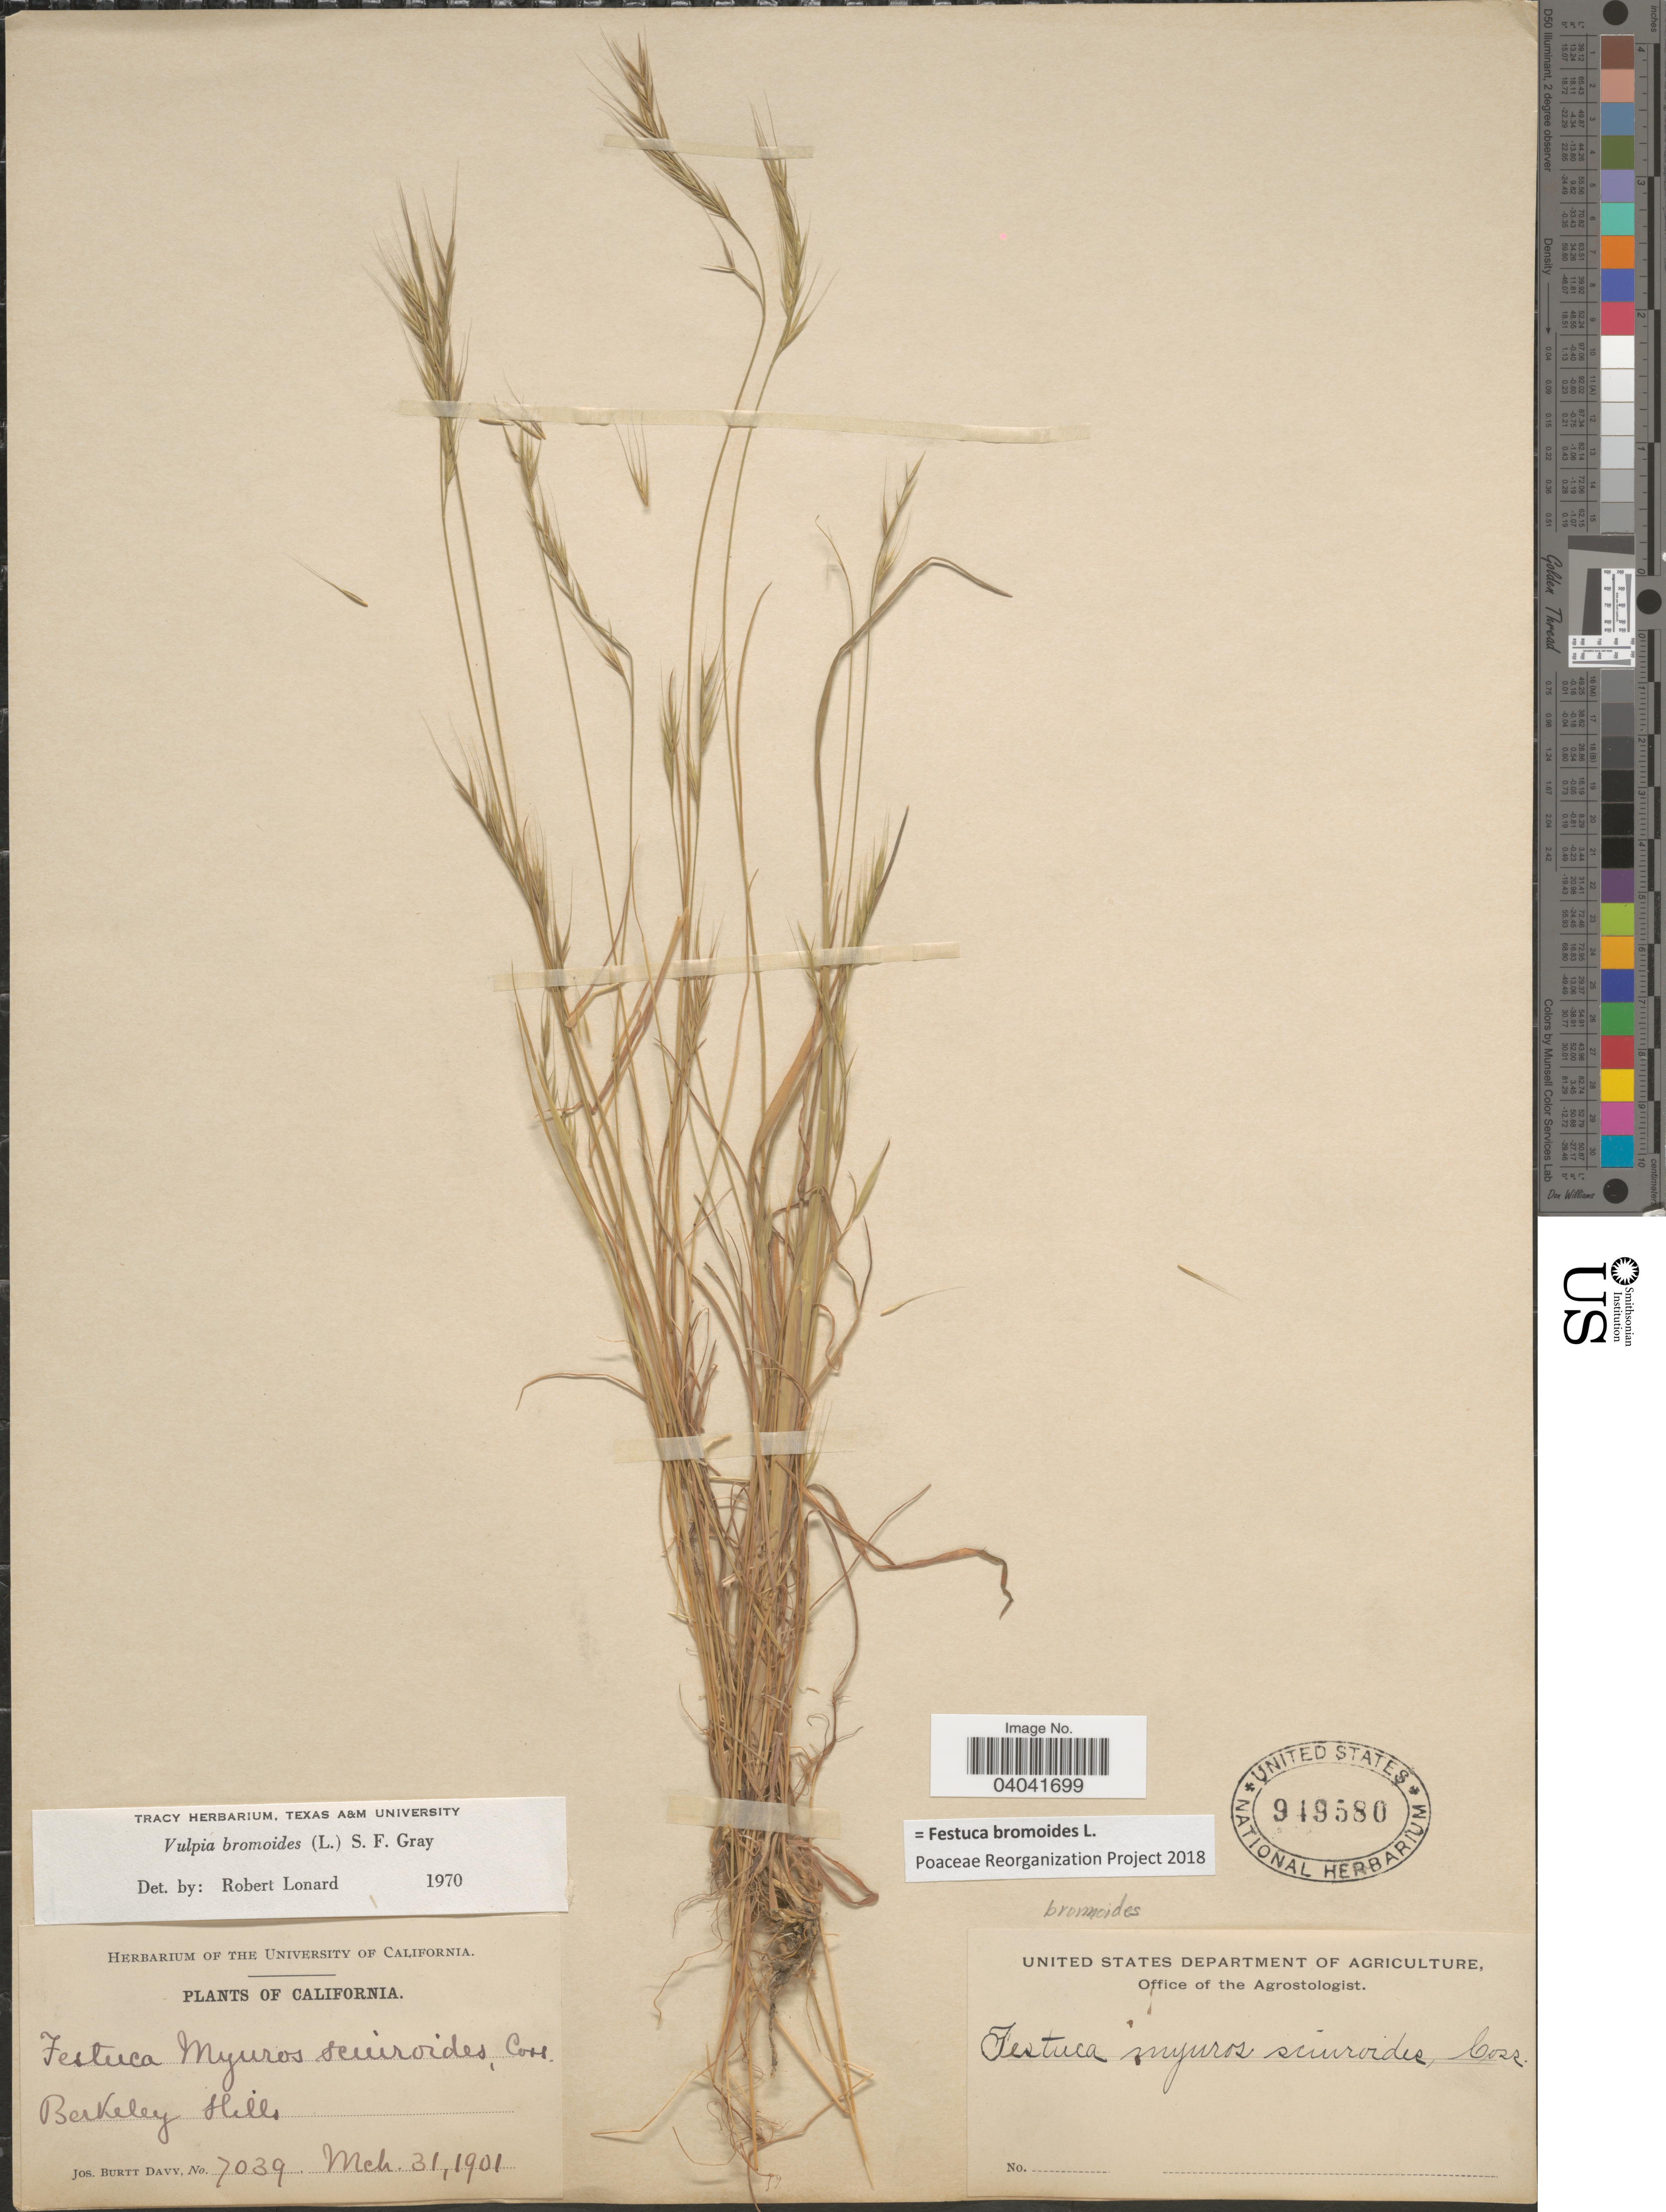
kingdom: Plantae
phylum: Tracheophyta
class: Liliopsida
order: Poales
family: Poaceae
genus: Festuca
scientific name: Festuca bromoides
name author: L.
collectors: J. Burtt Davy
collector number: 7039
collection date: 1901-03-31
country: United States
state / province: California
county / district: Alameda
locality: Berkeley Hills.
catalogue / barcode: US 949580